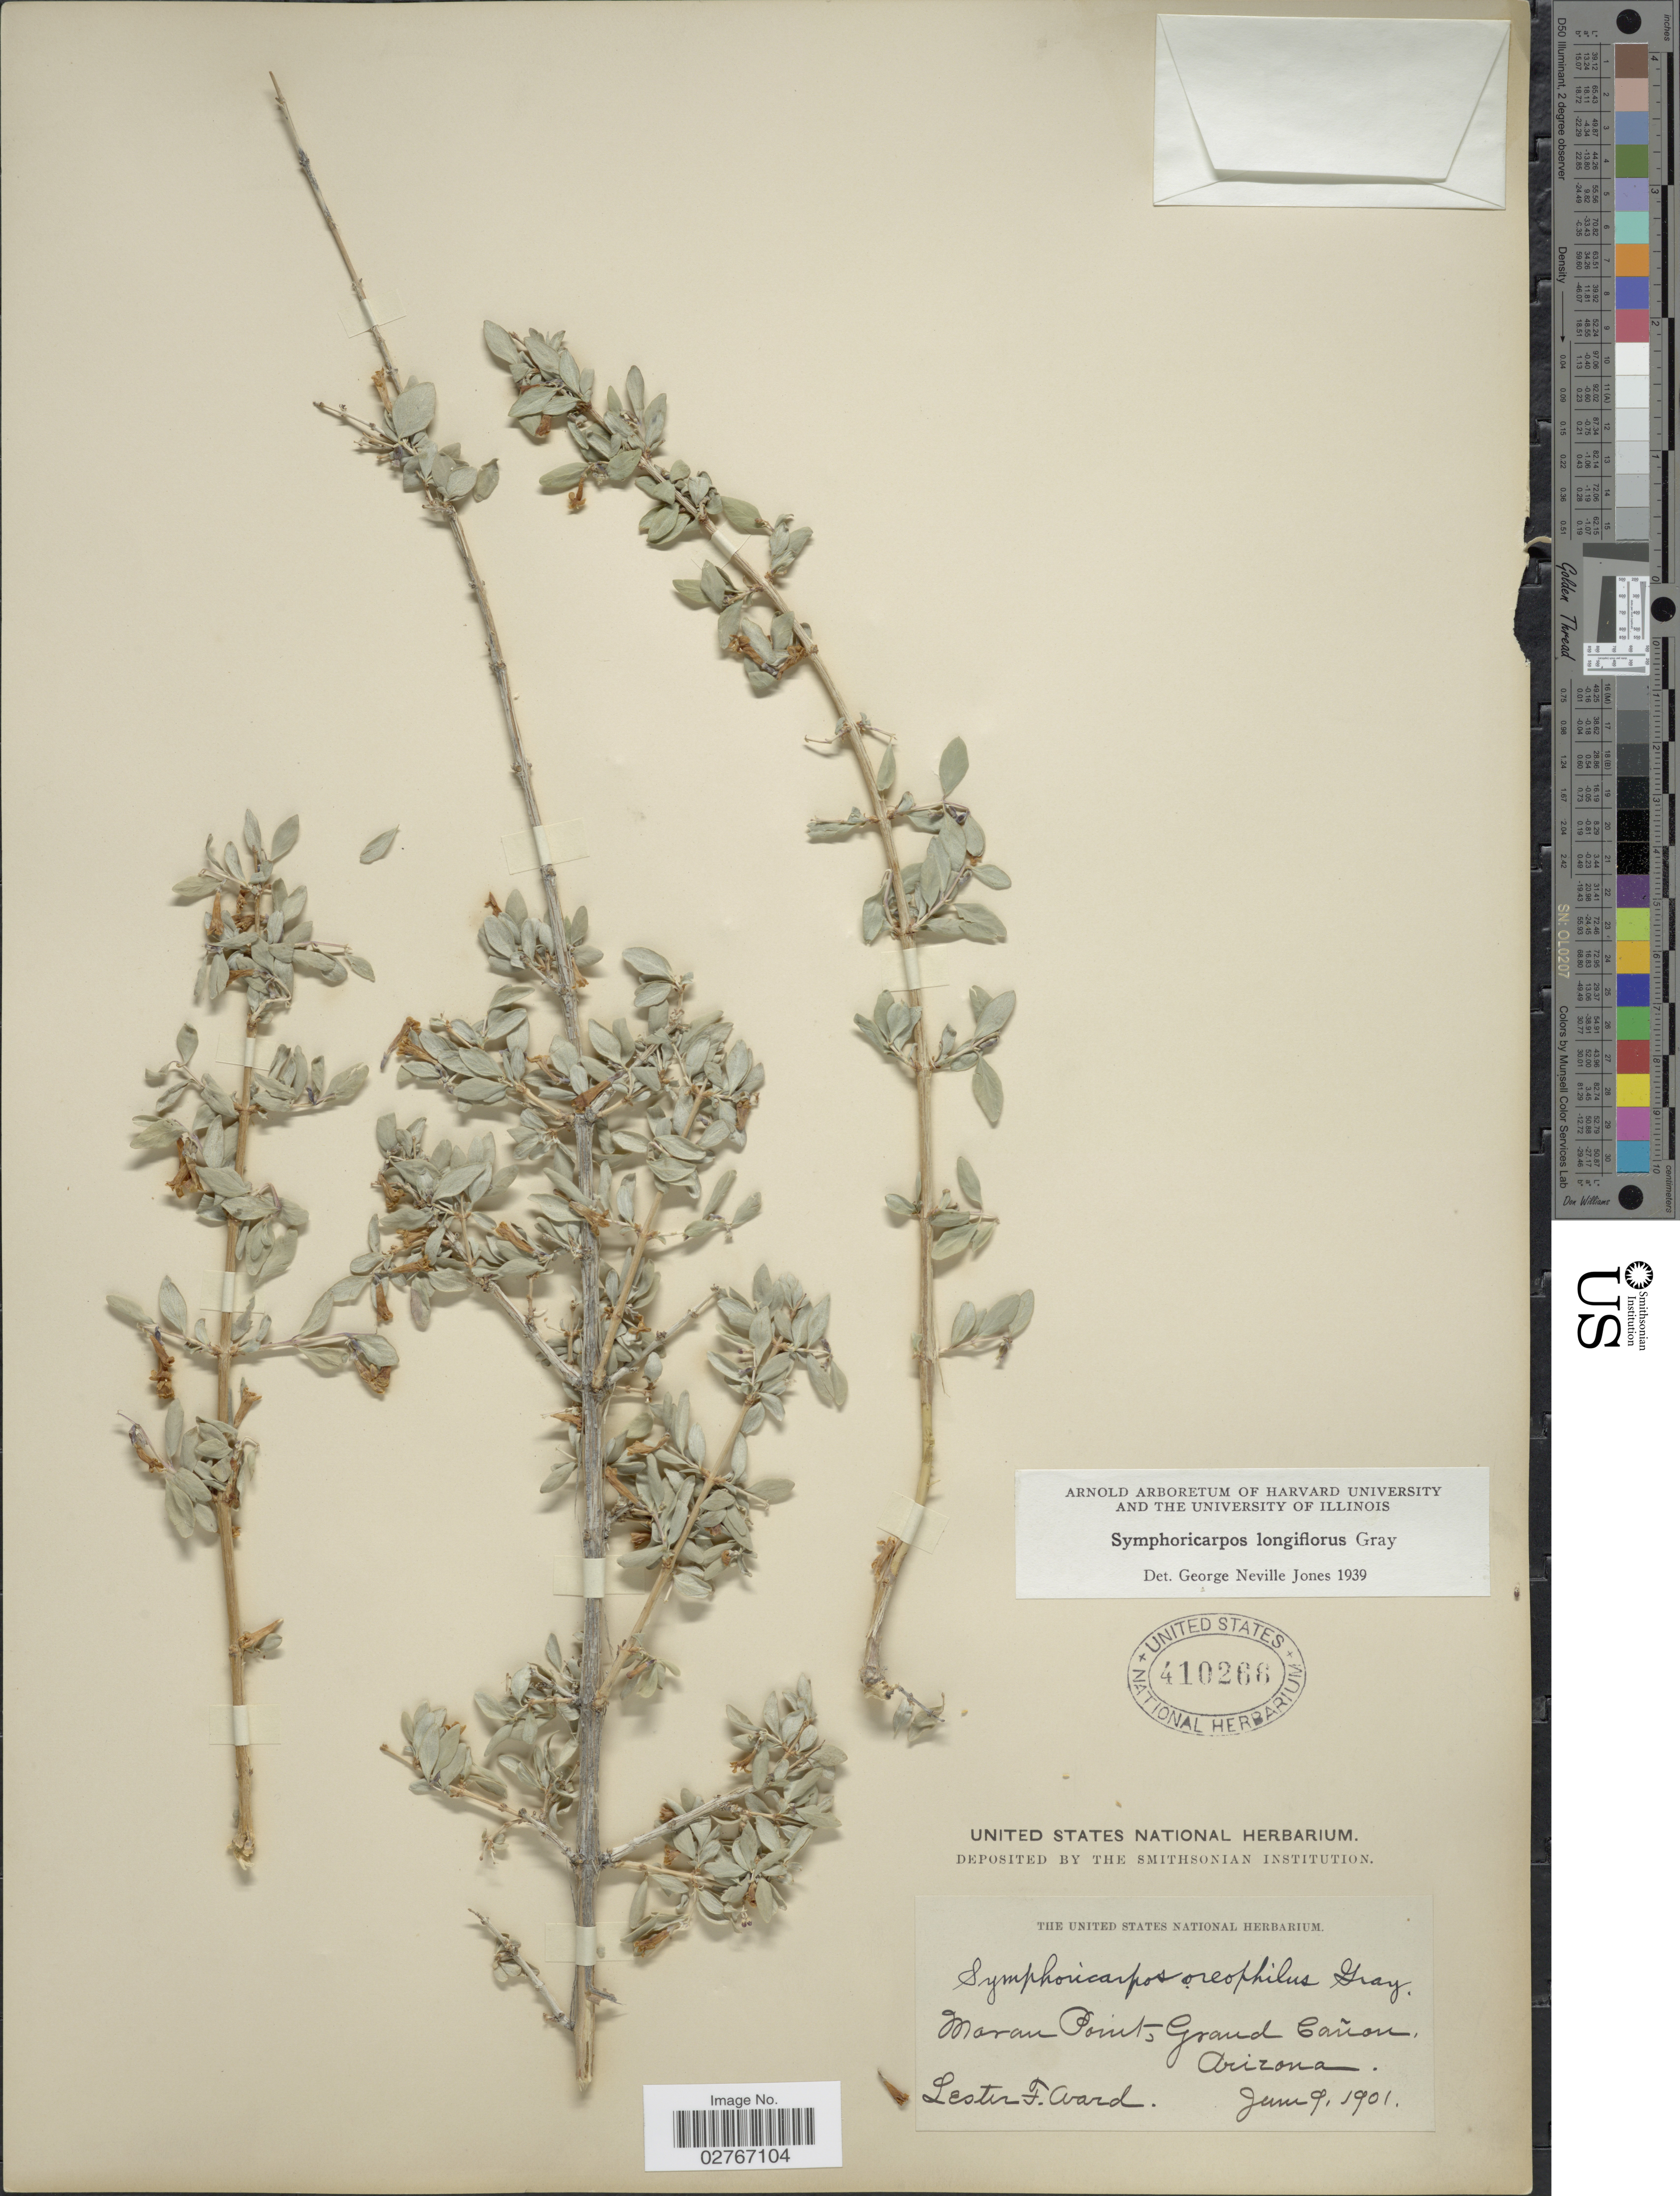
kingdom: Plantae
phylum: Tracheophyta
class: Magnoliopsida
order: Dipsacales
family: Caprifoliaceae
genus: Symphoricarpos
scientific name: Symphoricarpos longiflorus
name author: A. Gray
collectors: L. F. Ward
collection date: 1901-06-09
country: United States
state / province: Arizona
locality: Moran Point, Grand Canon.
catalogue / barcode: US 410266